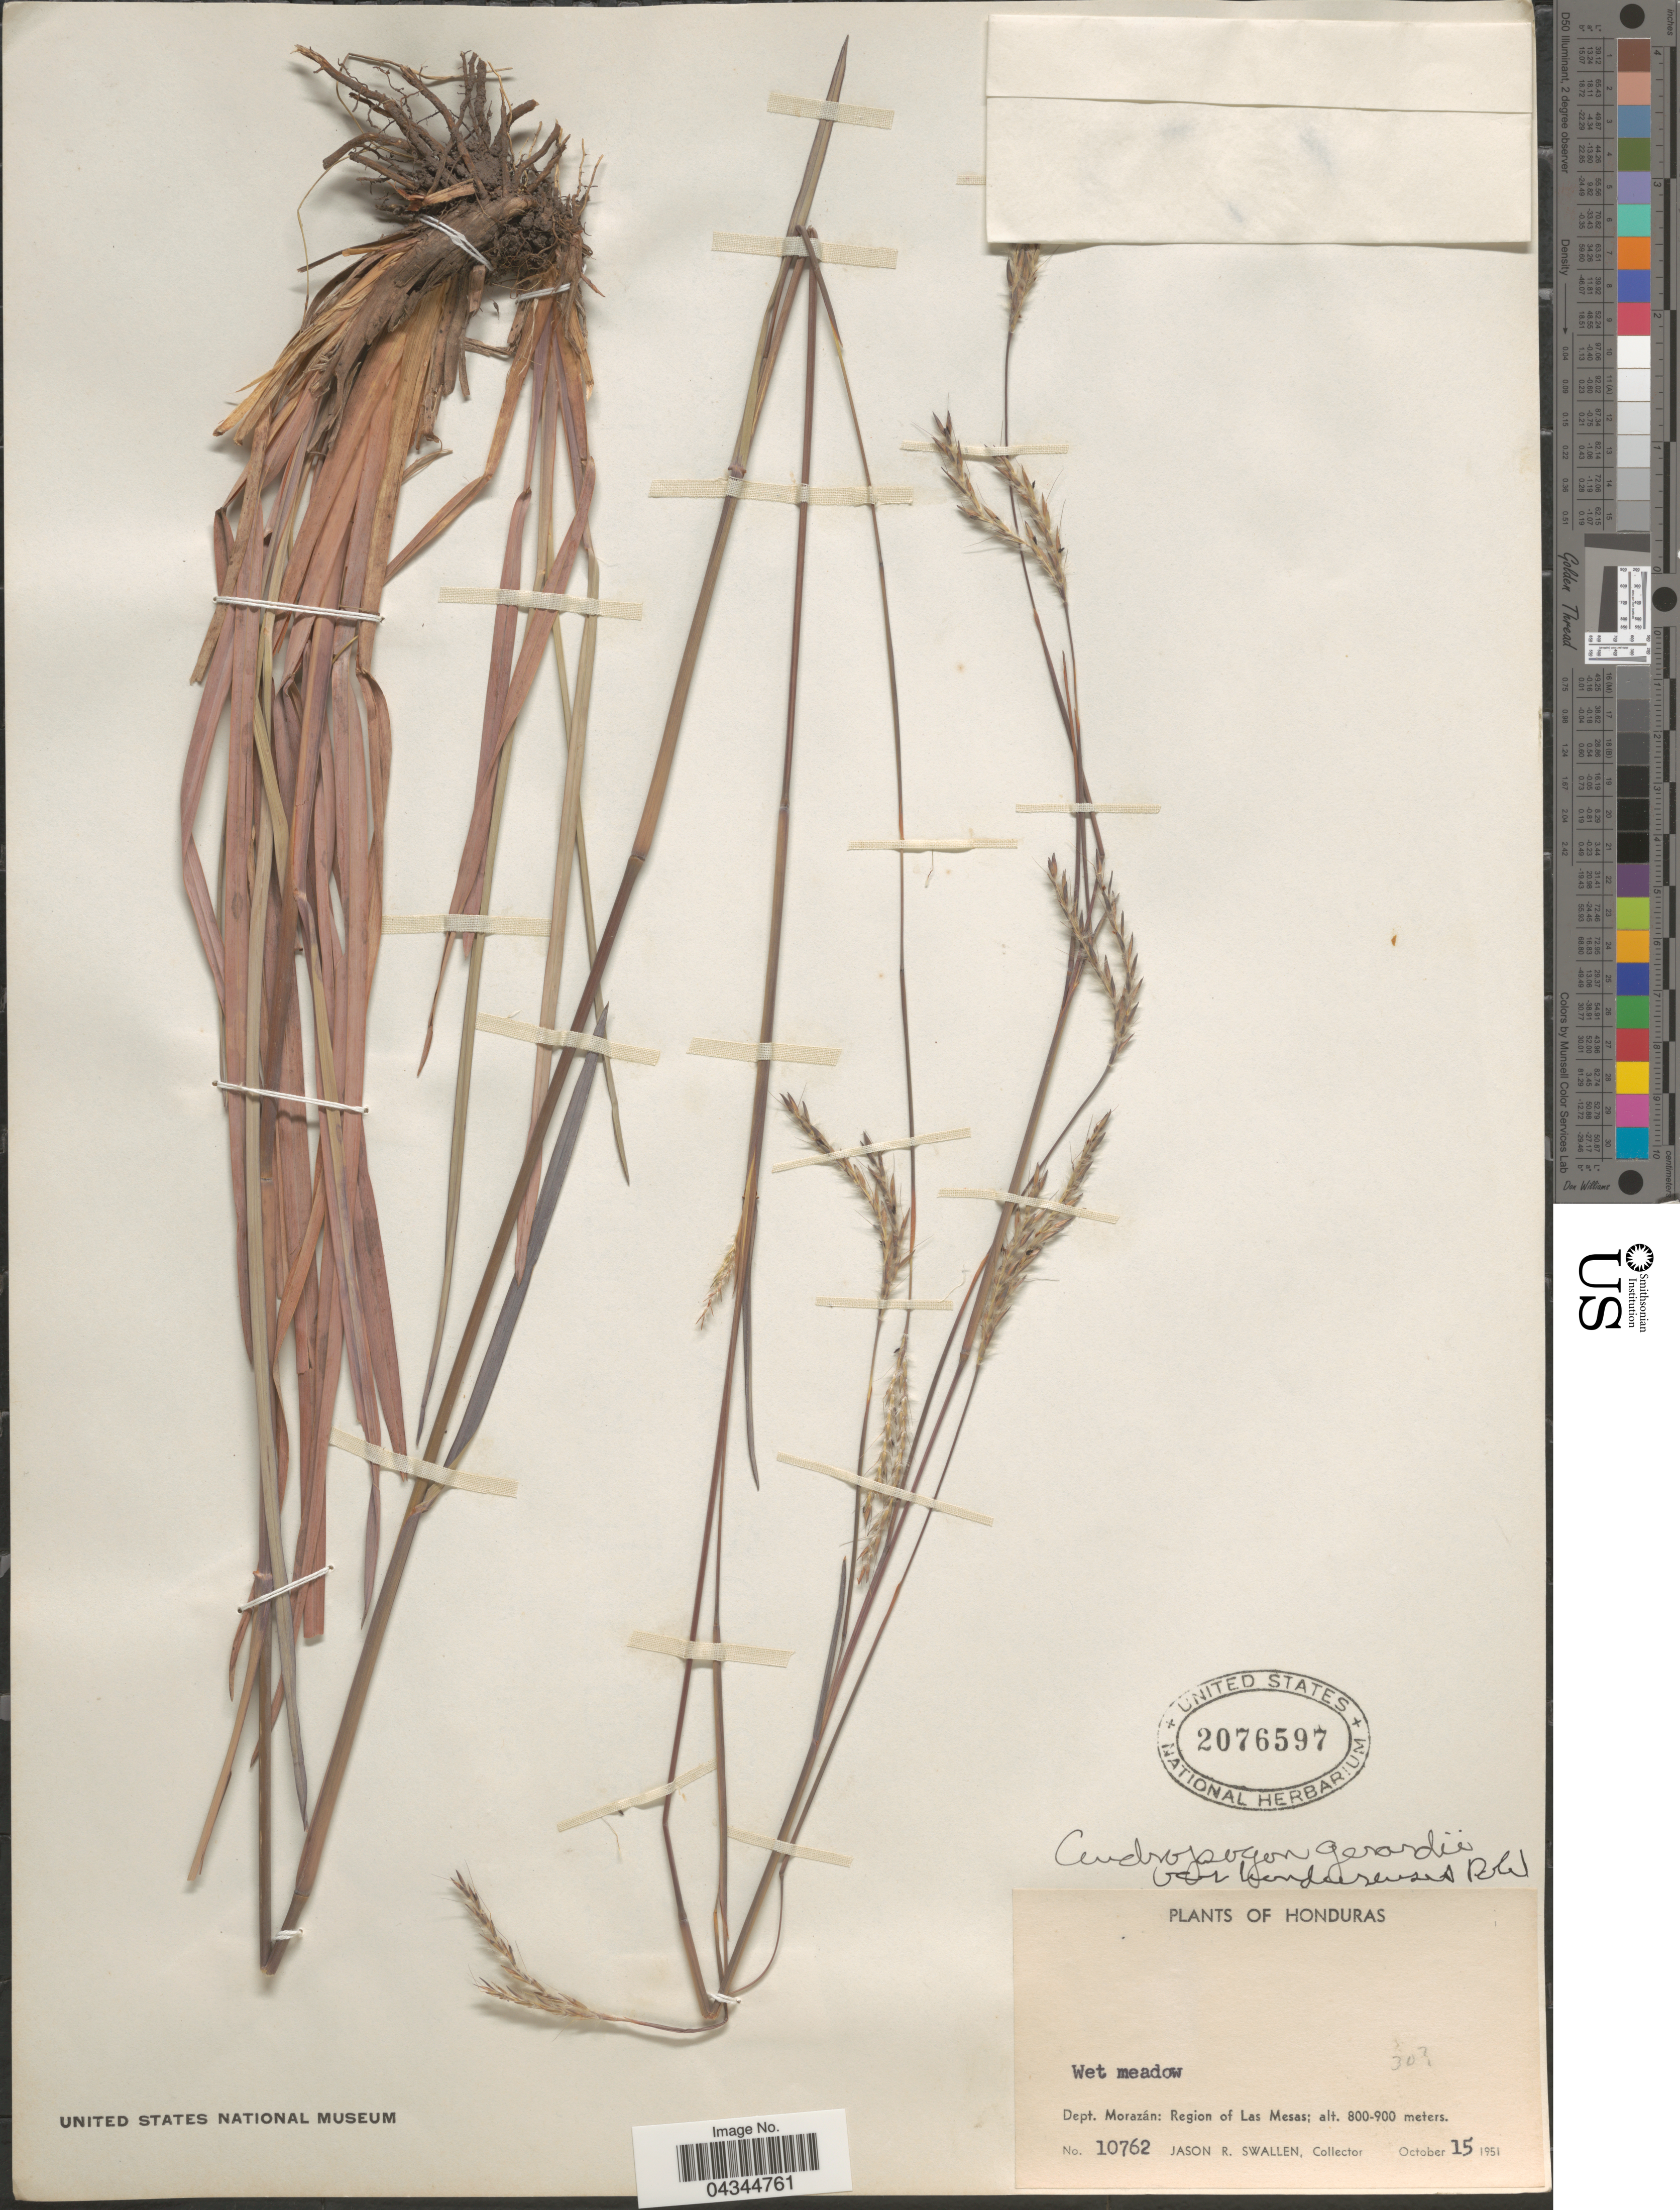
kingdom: Plantae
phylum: Tracheophyta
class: Liliopsida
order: Poales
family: Poaceae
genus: Andropogon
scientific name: Andropogon gerardii var. hondurensis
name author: R.W. Pohl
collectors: J. R. Swallen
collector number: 10762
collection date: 1951-10-15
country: Honduras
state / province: Fco. Morazán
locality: Wet meadow. Dept. Morazán: Region of Las Mesas.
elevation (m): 800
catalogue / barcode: US 2076597